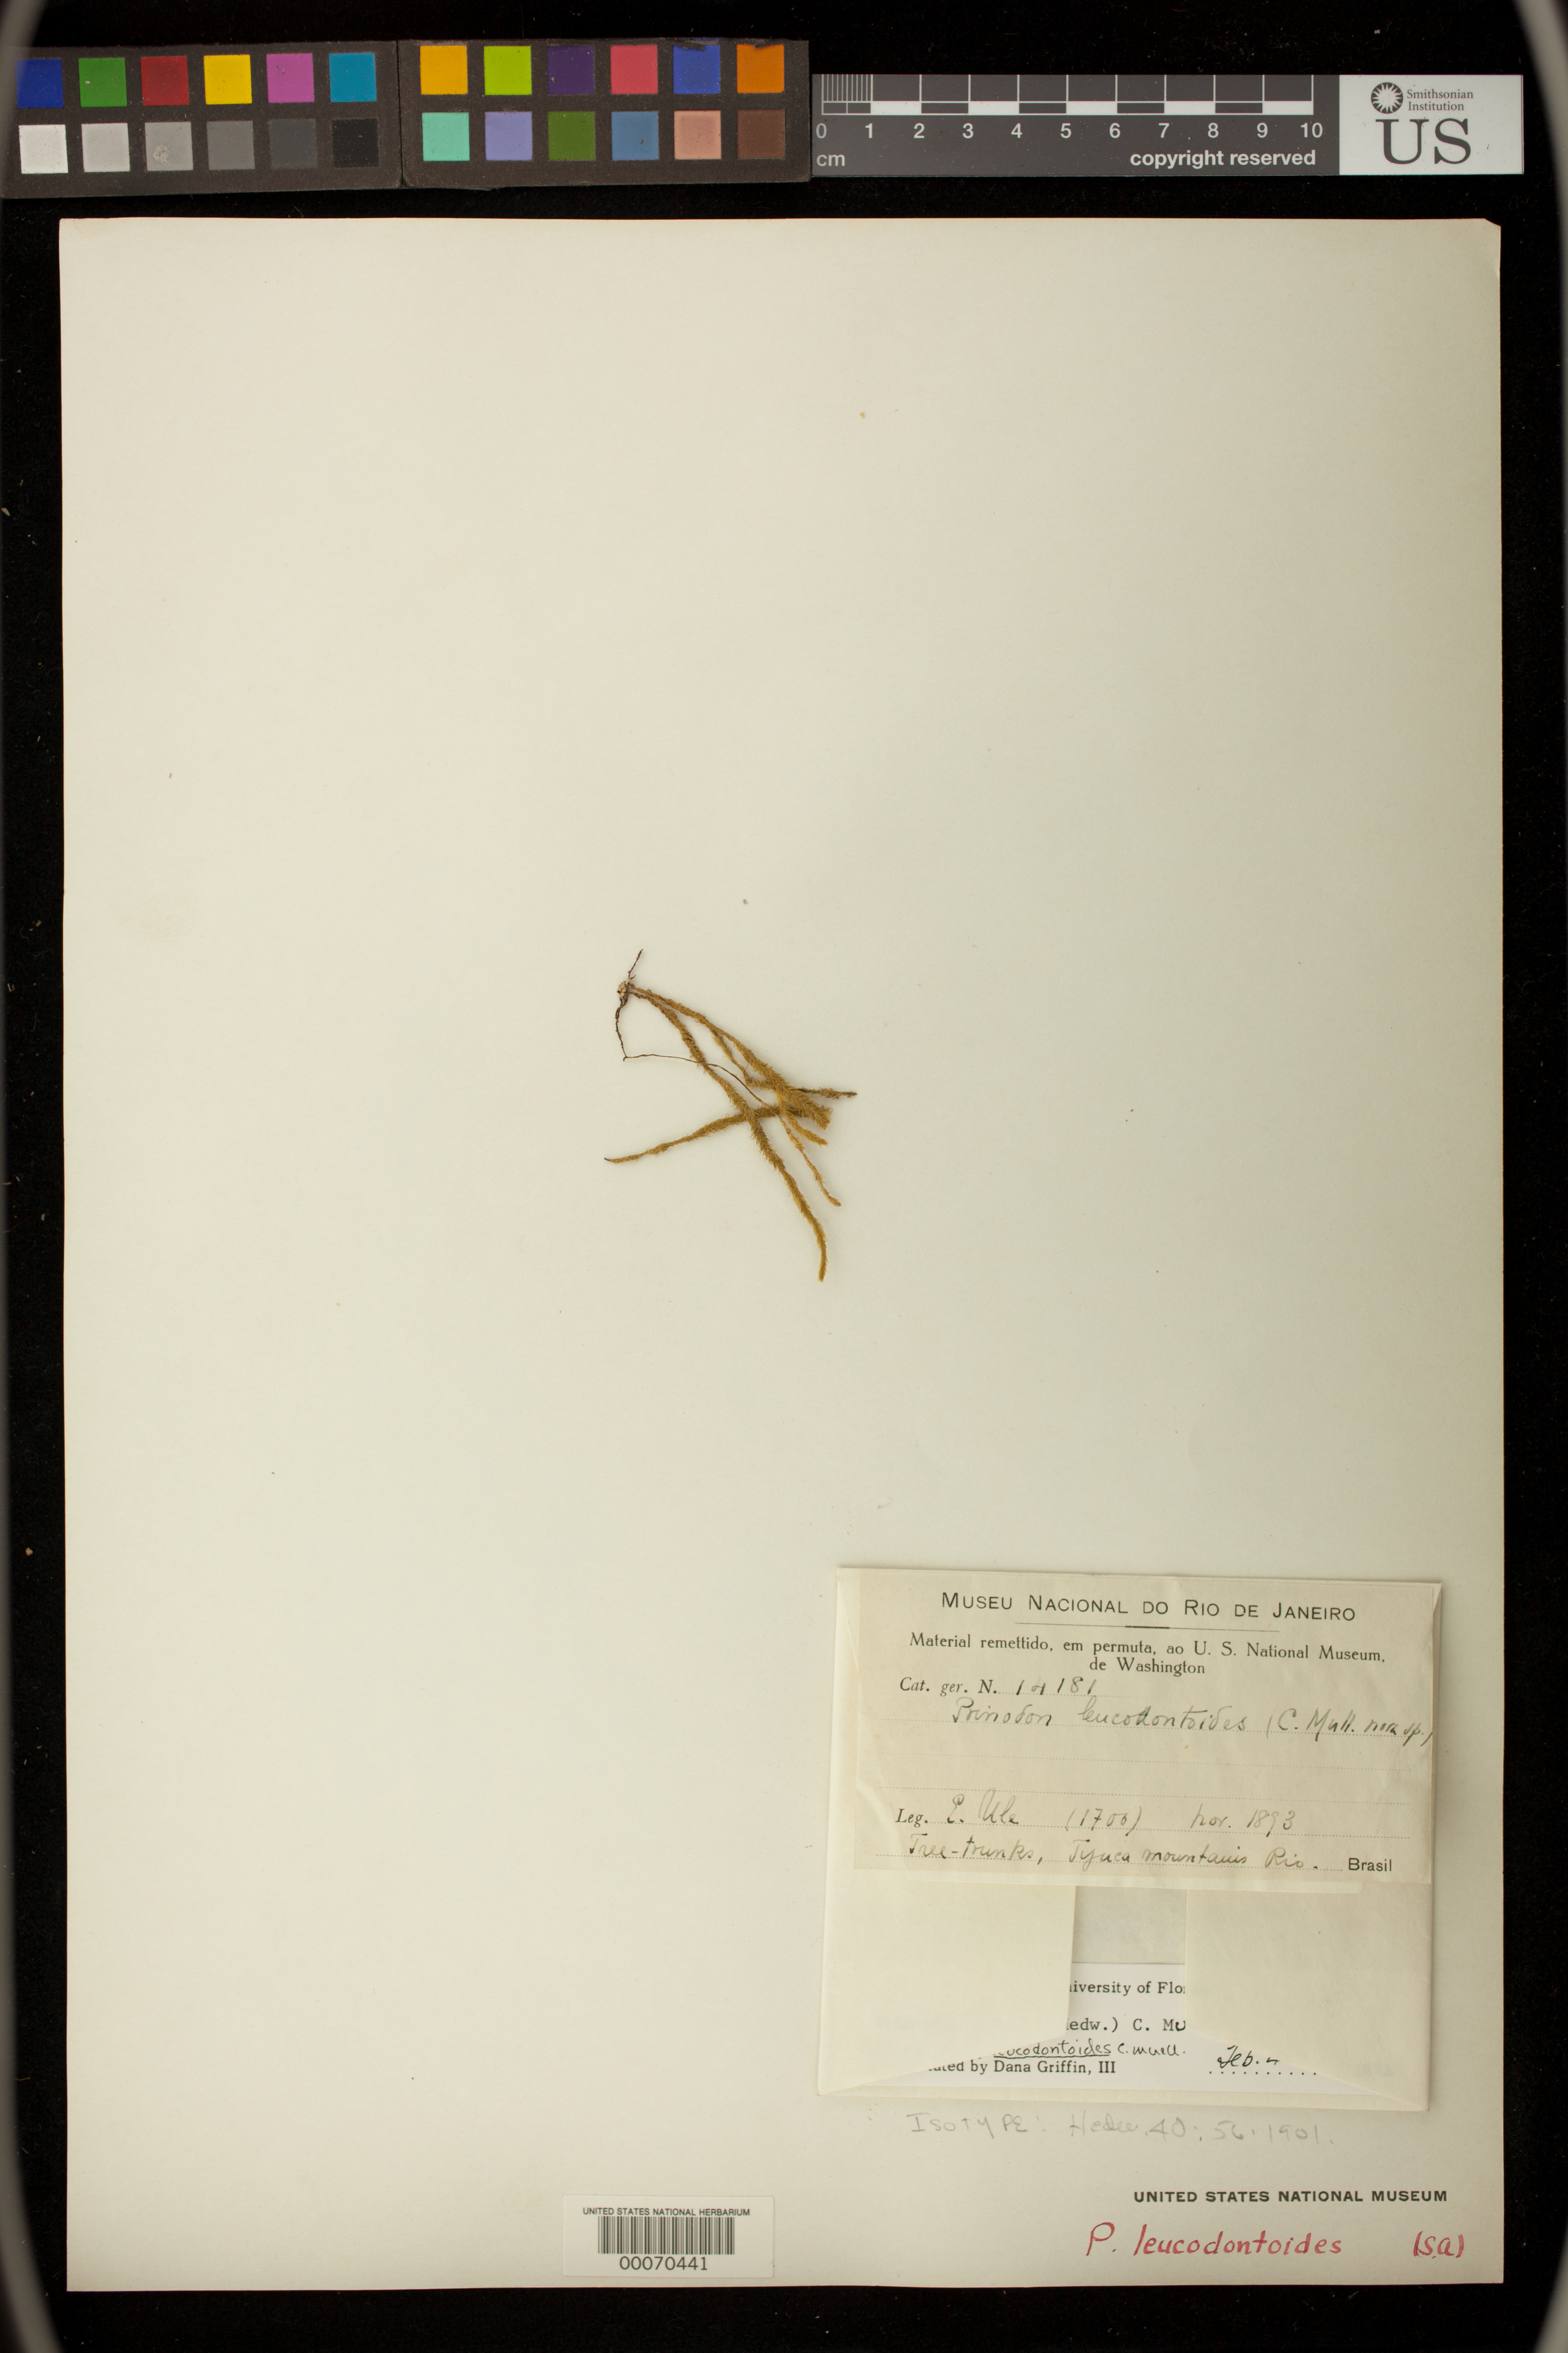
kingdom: Plantae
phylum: Bryophyta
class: Bryopsida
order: Hypnales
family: Prionodontaceae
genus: Prionodon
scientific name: Prionodon leucodontoides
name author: Müll. Hal.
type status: Isotype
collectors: E. H. Ule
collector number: Cat. Ger. N. 14181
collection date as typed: Nov 1893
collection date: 1893-11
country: Brazil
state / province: Rio de Janeiro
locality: Tyucu Mts.